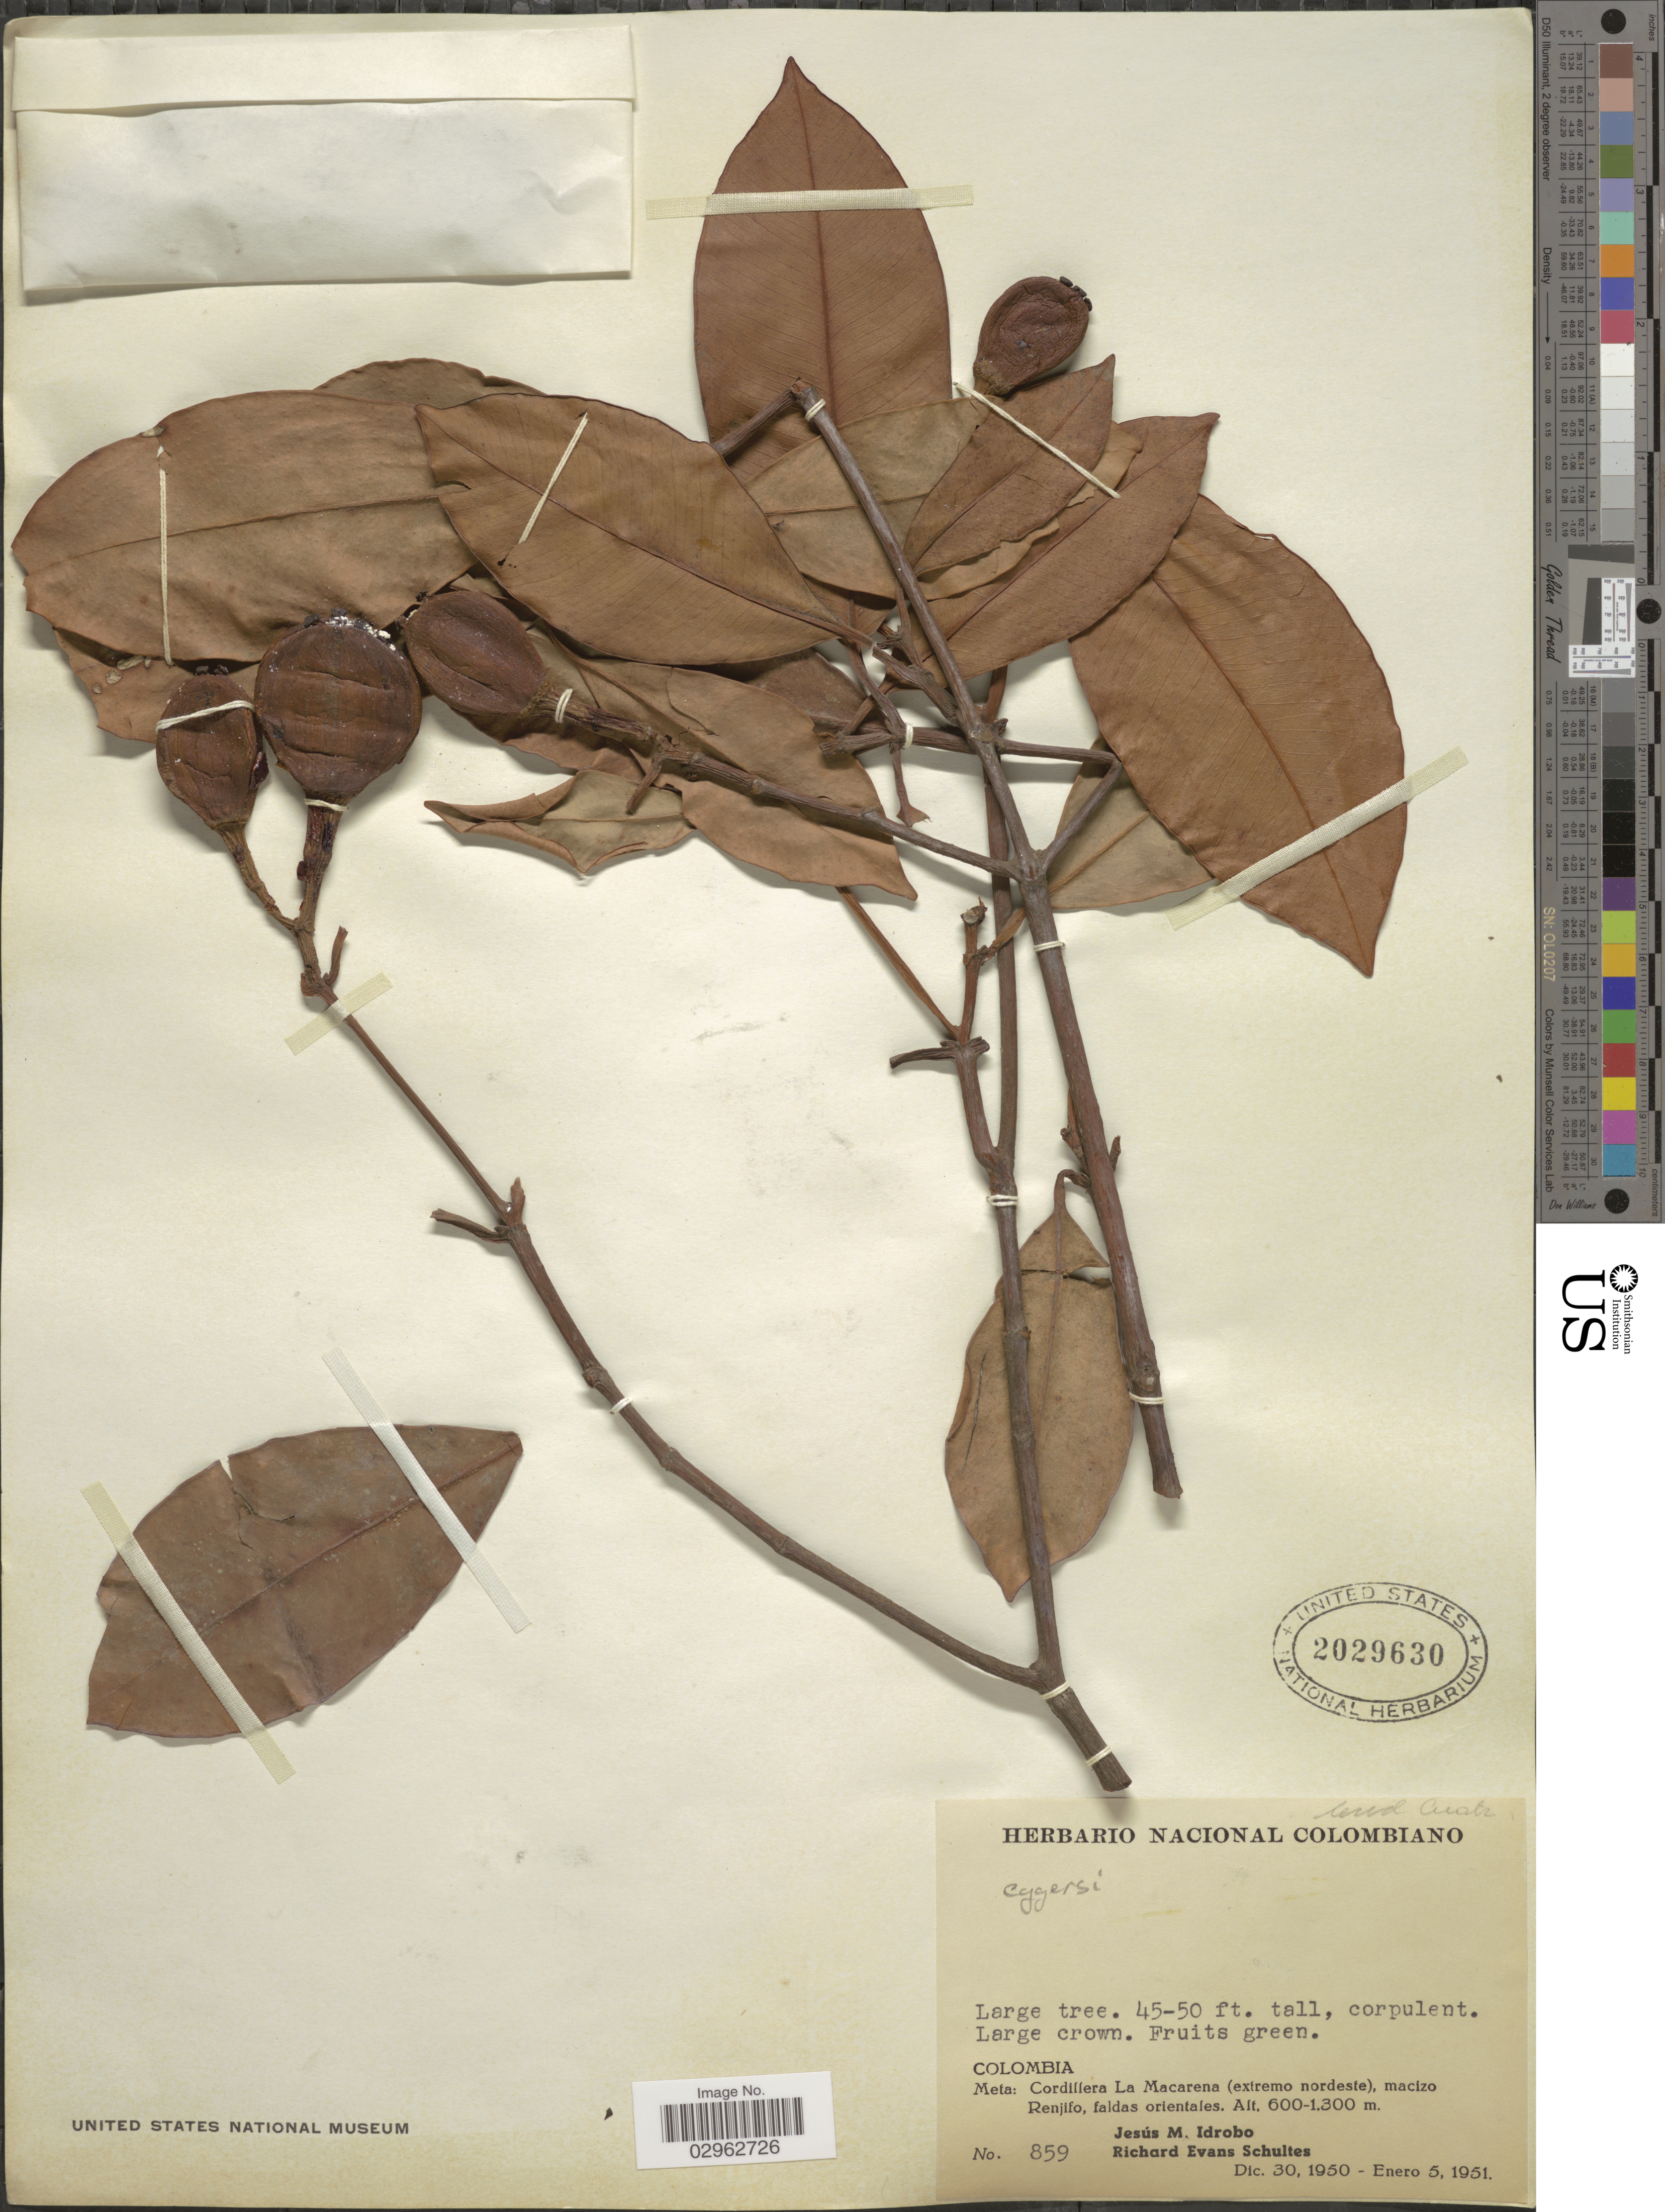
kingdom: Plantae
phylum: Tracheophyta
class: Magnoliopsida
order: Malpighiales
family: Clusiaceae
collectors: J. M. Idrobo & R. E. Schultes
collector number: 859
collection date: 1950-12-30/1951-01-05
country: Colombia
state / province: Meta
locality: Cordillera La Macarena (extremo nordeste), macizo Renjifo, faldas orientales.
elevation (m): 600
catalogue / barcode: US 2029630